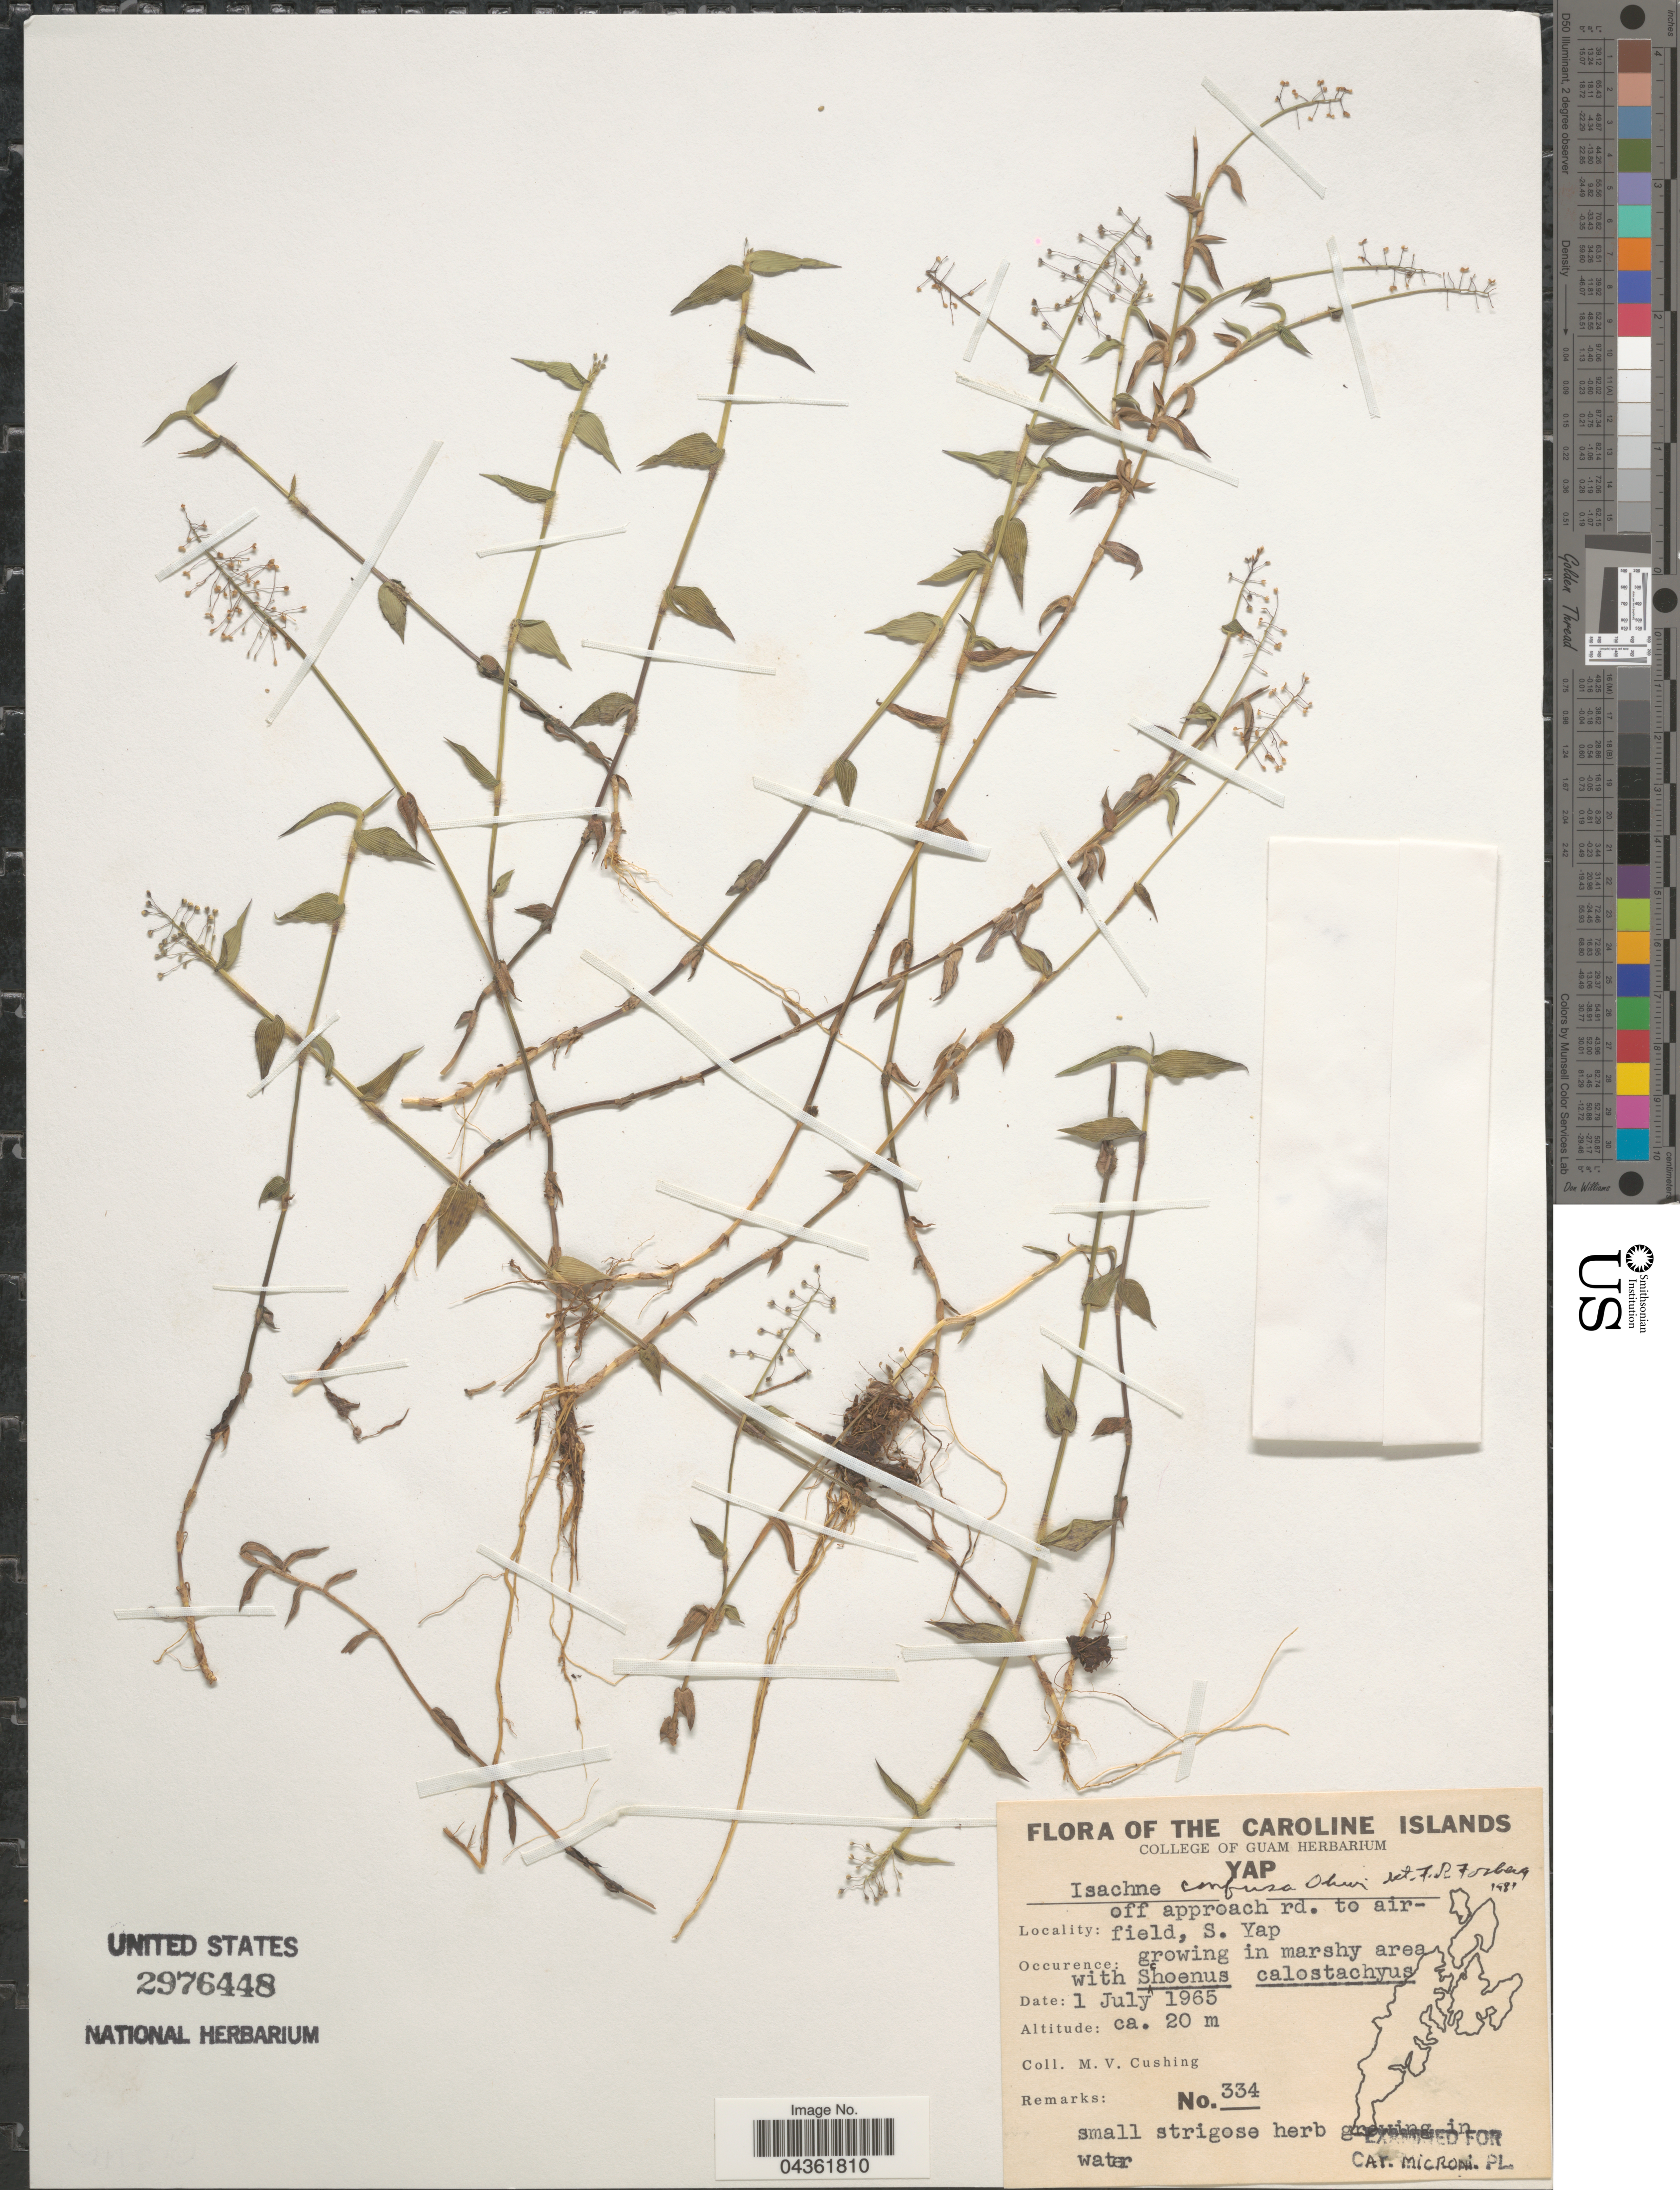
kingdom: Plantae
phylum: Tracheophyta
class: Liliopsida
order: Poales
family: Poaceae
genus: Isachne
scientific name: Isachne confusa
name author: Ohwi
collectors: M. V. Cushing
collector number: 334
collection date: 1965-07-01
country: Micronesia, Federated States of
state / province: Yap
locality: The Caroline Islands. Off approach rd. to airfield, S. Yap. Growing in marshy area.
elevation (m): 20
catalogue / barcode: US 2976448